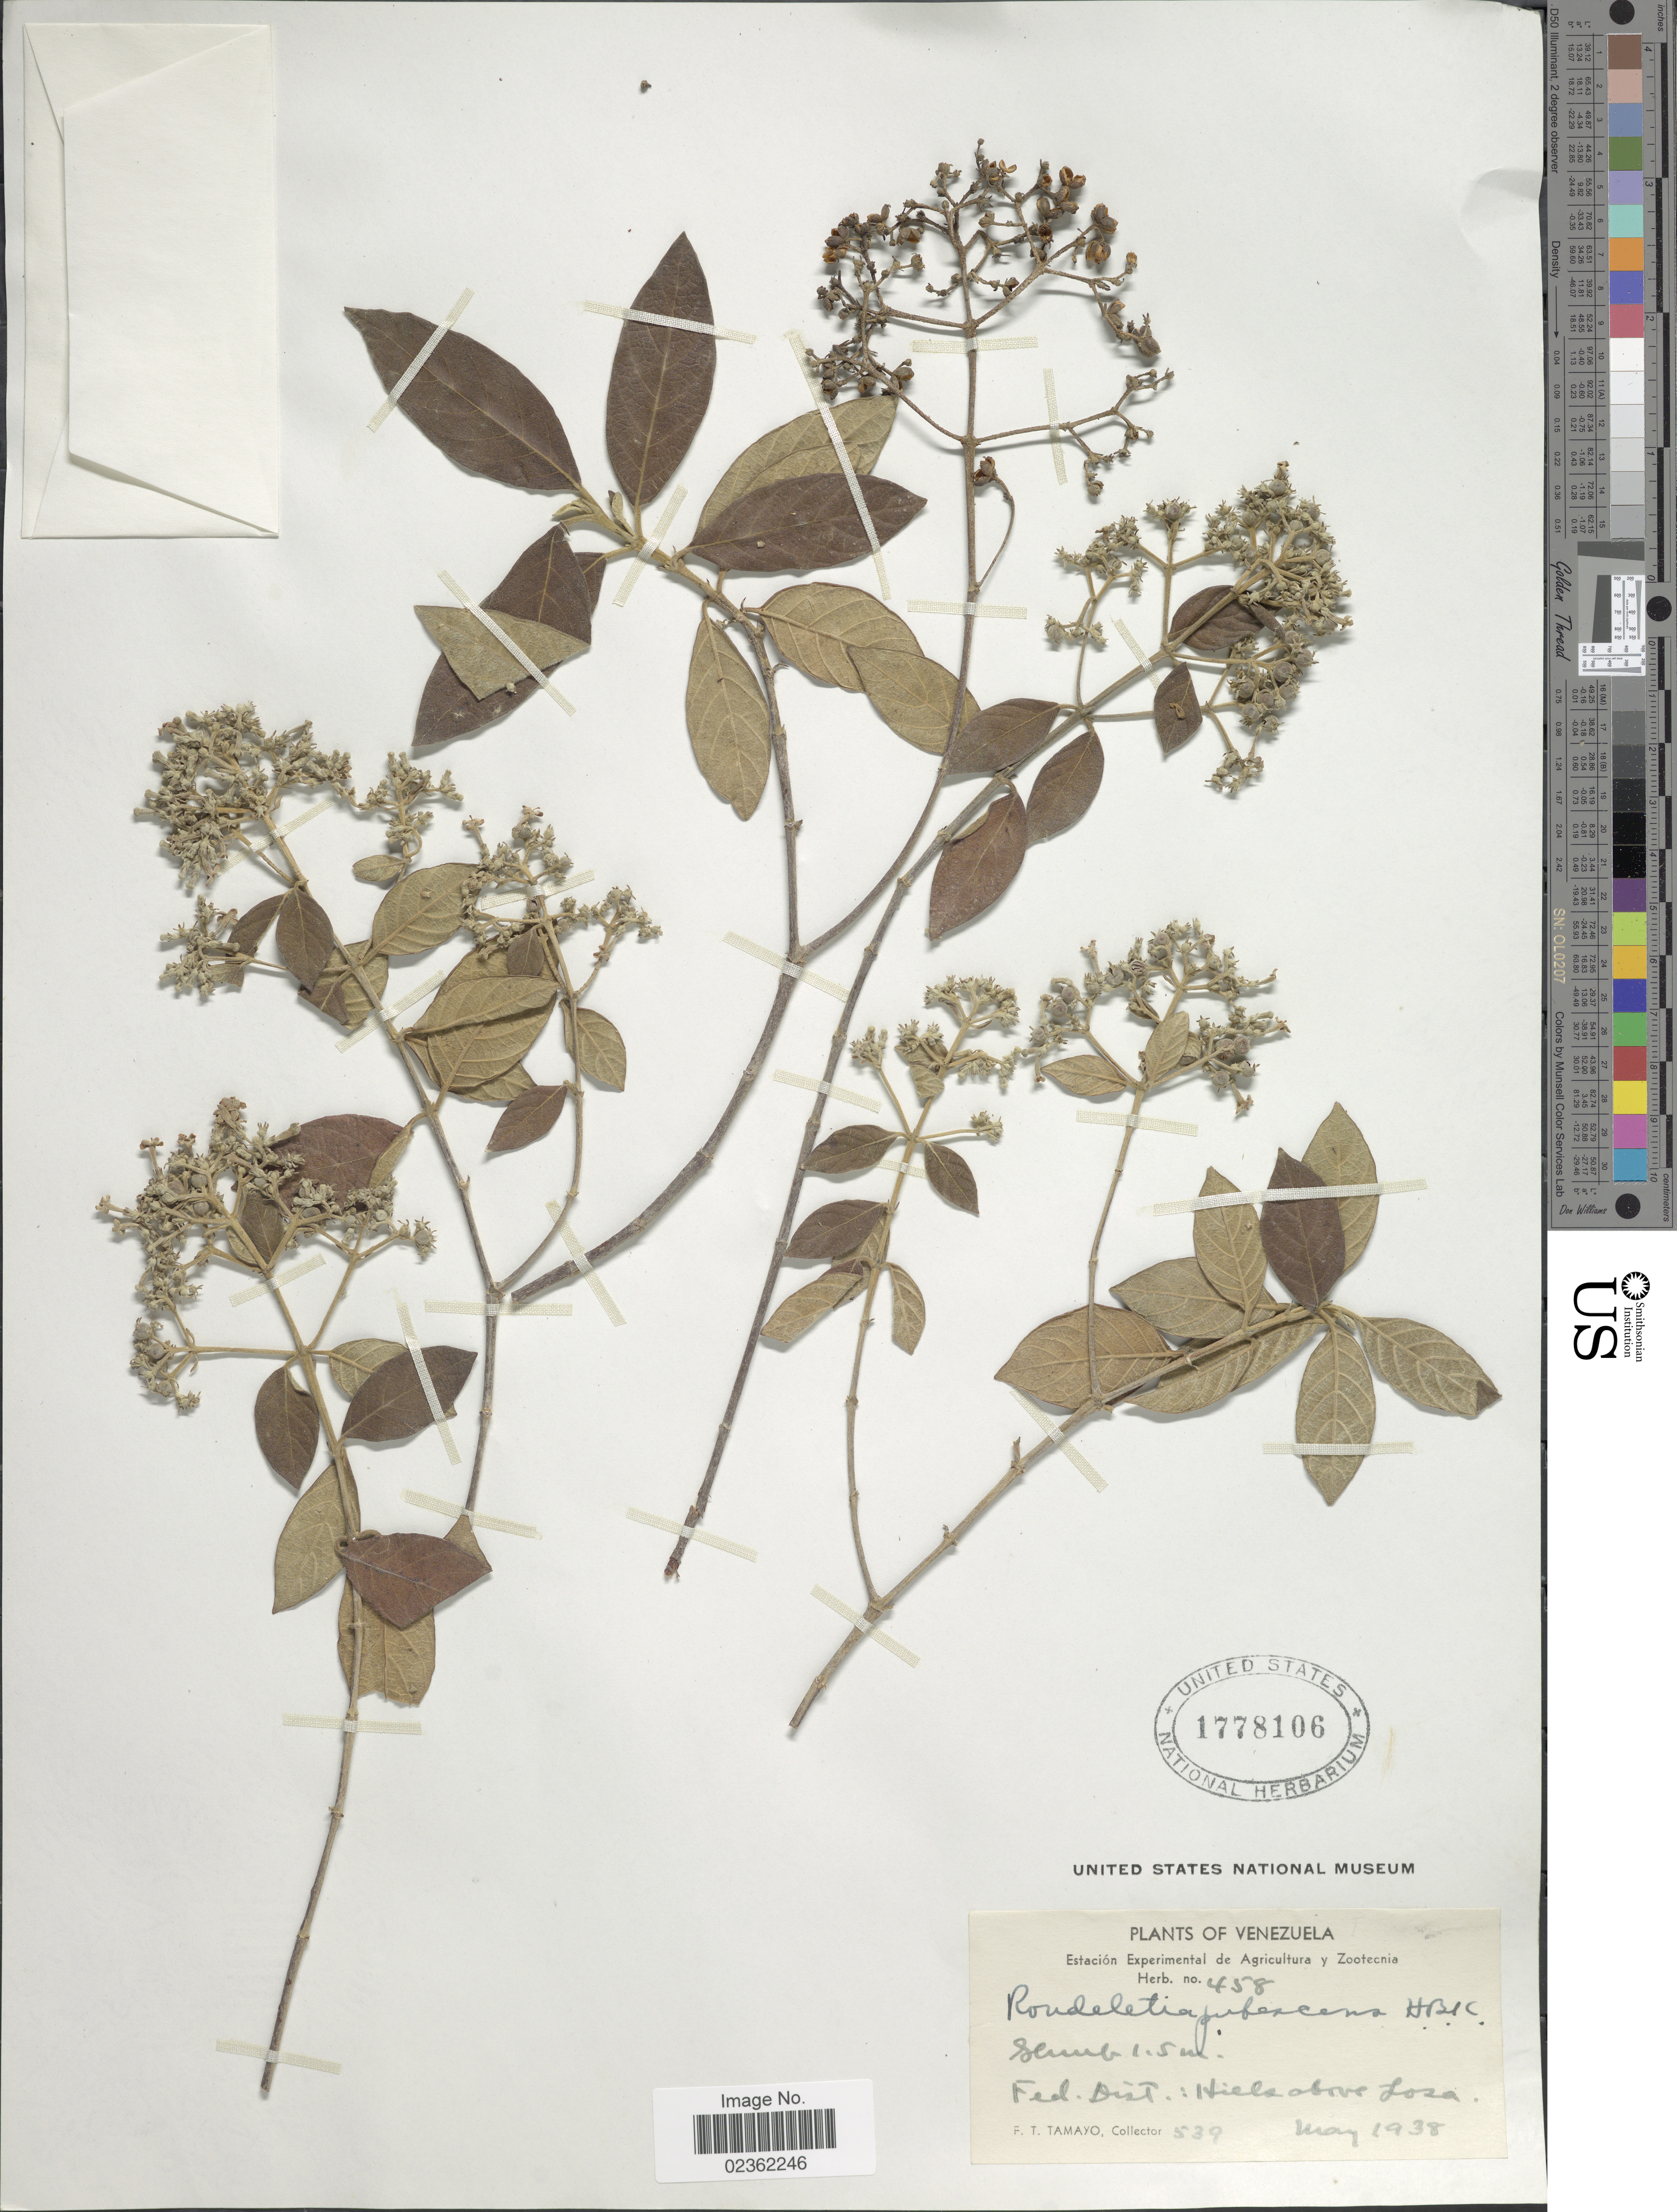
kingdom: Plantae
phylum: Tracheophyta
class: Magnoliopsida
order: Gentianales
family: Rubiaceae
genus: Rondeletia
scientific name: Rondeletia mollis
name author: S.F. Blake ex Steyerm.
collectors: F. Tamayo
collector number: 539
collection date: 1938-05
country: Venezuela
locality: Fed. Dist.: Hills above Losa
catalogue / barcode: US 1778106